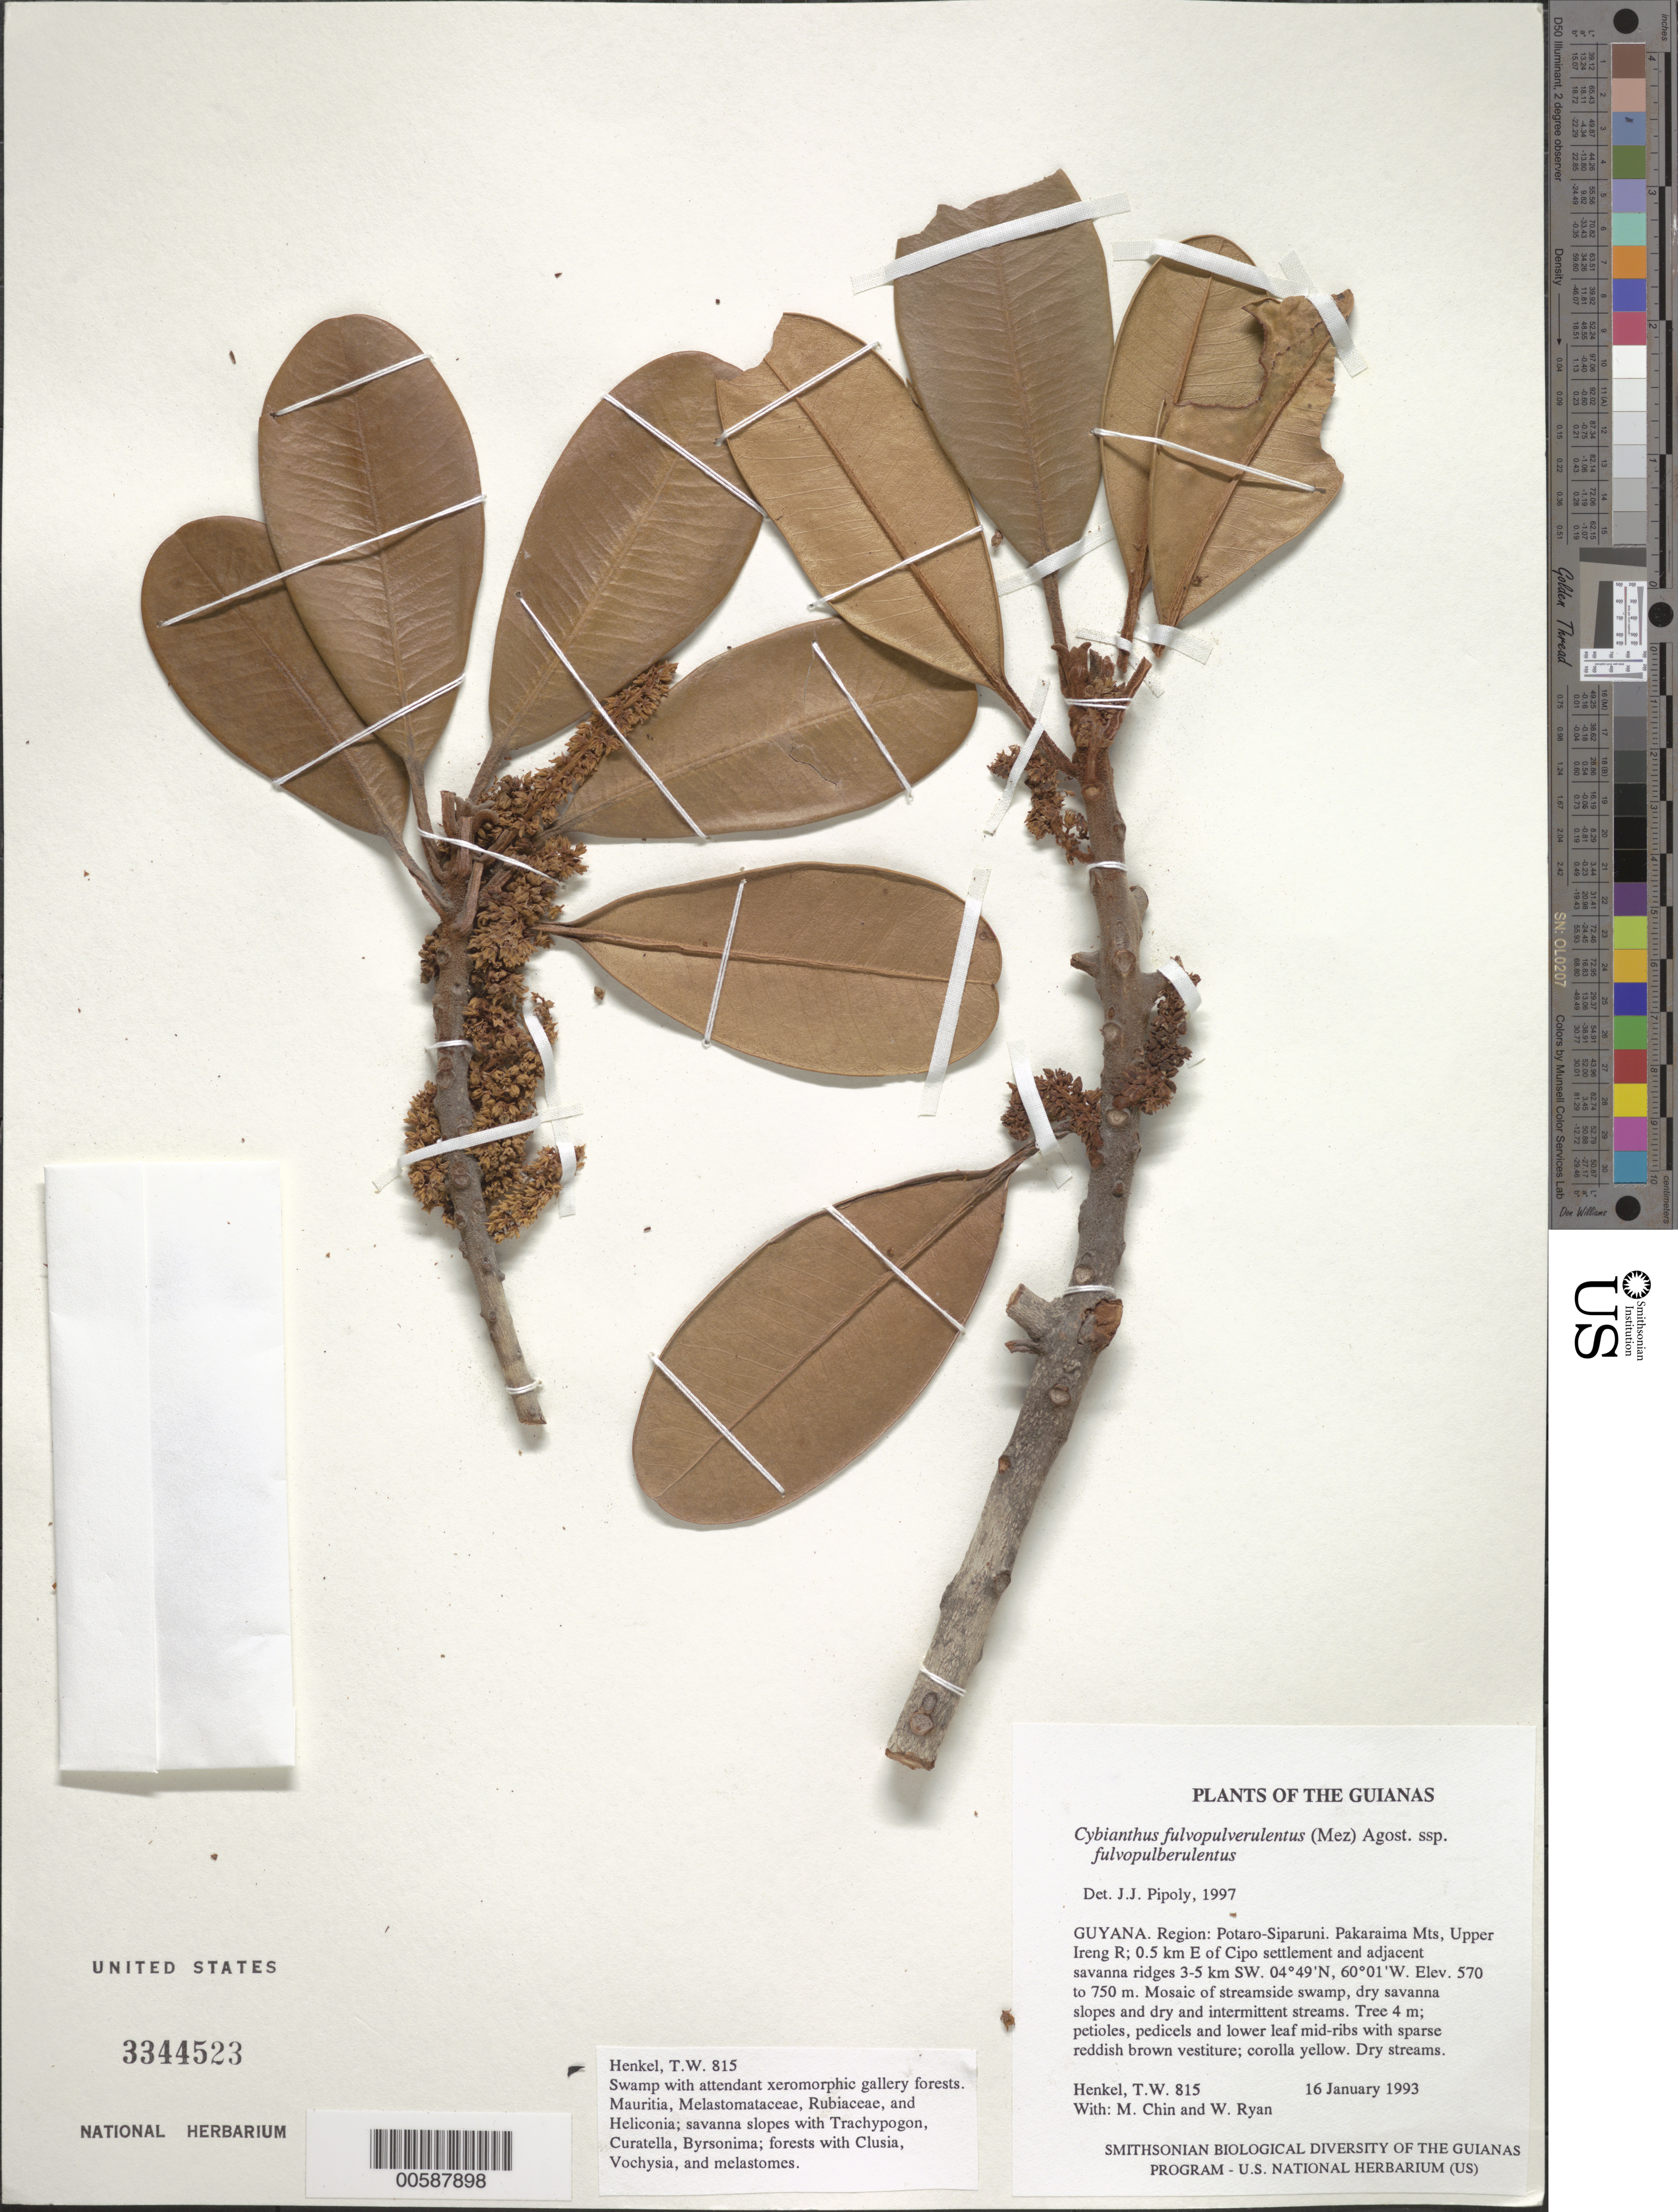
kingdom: Plantae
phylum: Tracheophyta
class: Magnoliopsida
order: Ericales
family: Primulaceae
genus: Cybianthus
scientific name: Cybianthus fulvopulverulentus subsp. fulvopulverulentus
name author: (Mez) G. Agostini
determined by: Pipoly, J. J., III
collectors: T. Henkel, M. Chin & W. Ryan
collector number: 815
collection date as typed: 16 January 1993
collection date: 1993-01-16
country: Guyana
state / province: Potaro-Siparuni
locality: Pakaraima Mts, Upper Ireng R; 0.5 km E of Cipo settlement and adjacent savanna ridges 3-5 km SW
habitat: Mosaic of streamside swamp, dry savanna slopes and dry and intermittent streams with attendant xeromorphic gallery forests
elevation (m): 570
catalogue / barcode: US 3344523